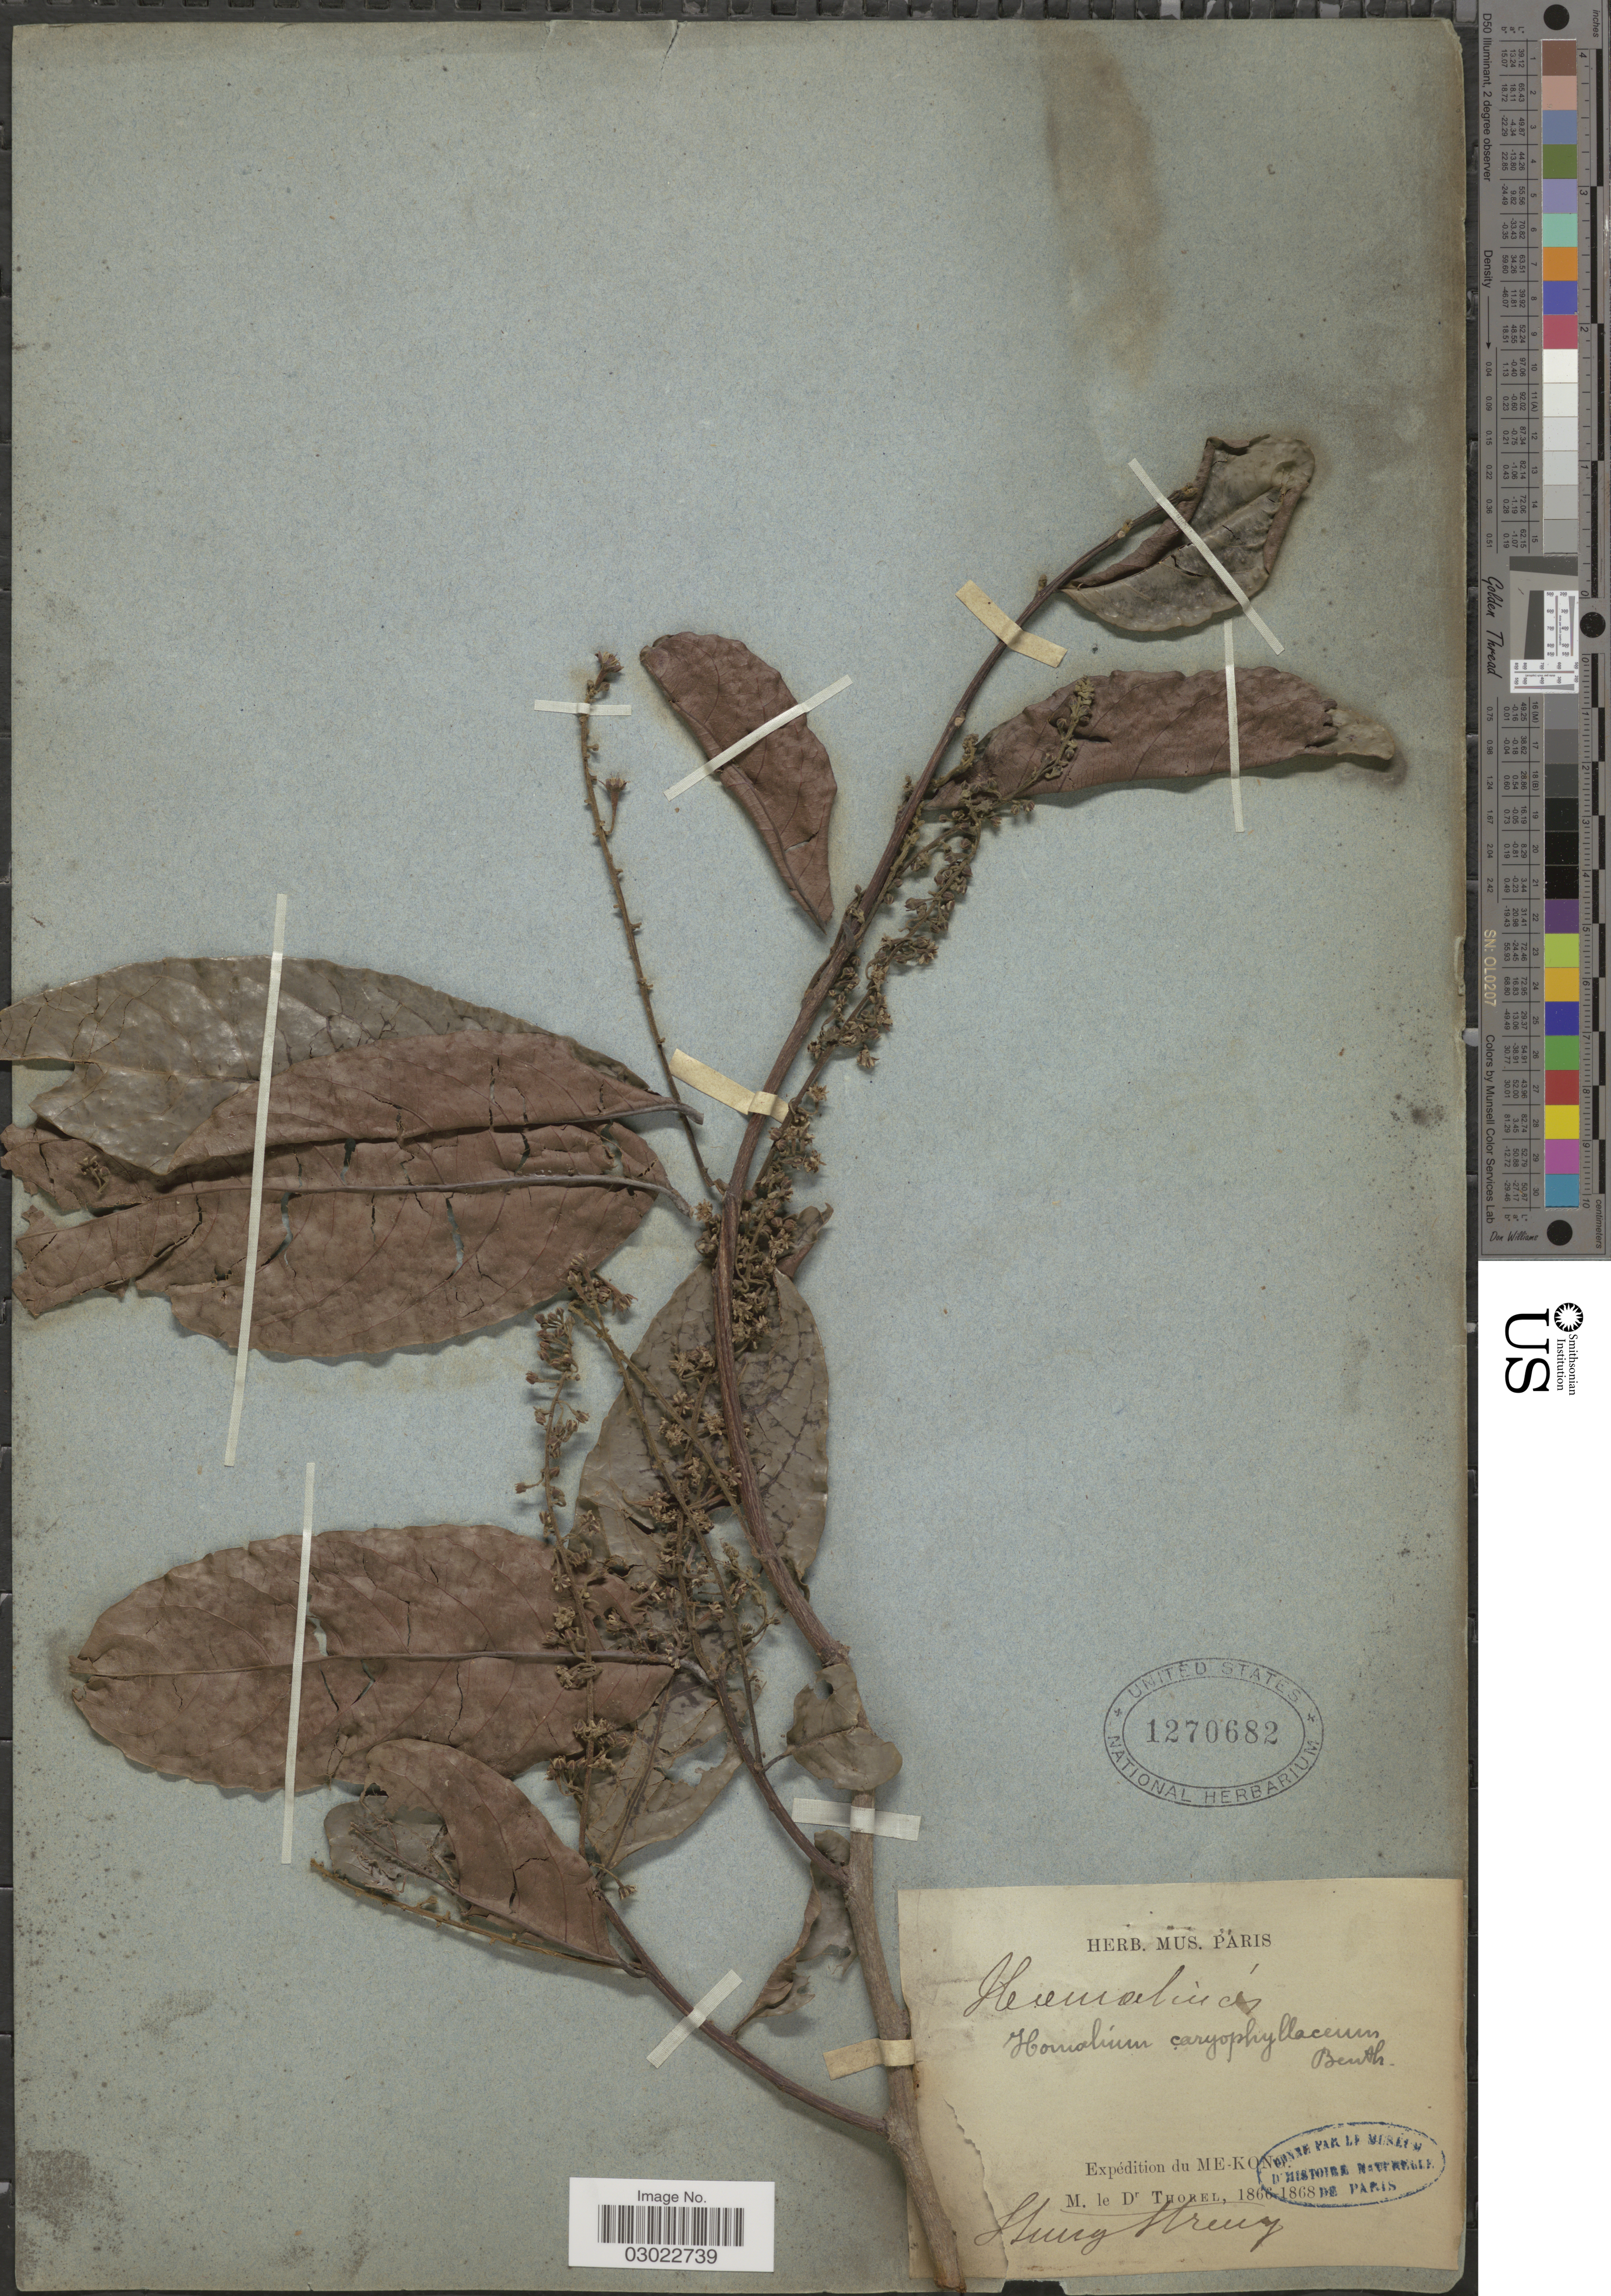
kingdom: Plantae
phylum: Tracheophyta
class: Magnoliopsida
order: Malpighiales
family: Salicaceae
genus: Homalium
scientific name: Homalium caryophyllaceum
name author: Benth.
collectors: Thorel, M. "M. [=Monsieur] Thorel" DO NOT USE (error for C. Thorel)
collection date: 1866/1868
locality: Me-Kong. Shung [interpreted] Streng [interpreted] [unsure placement].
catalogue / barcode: US 1270682